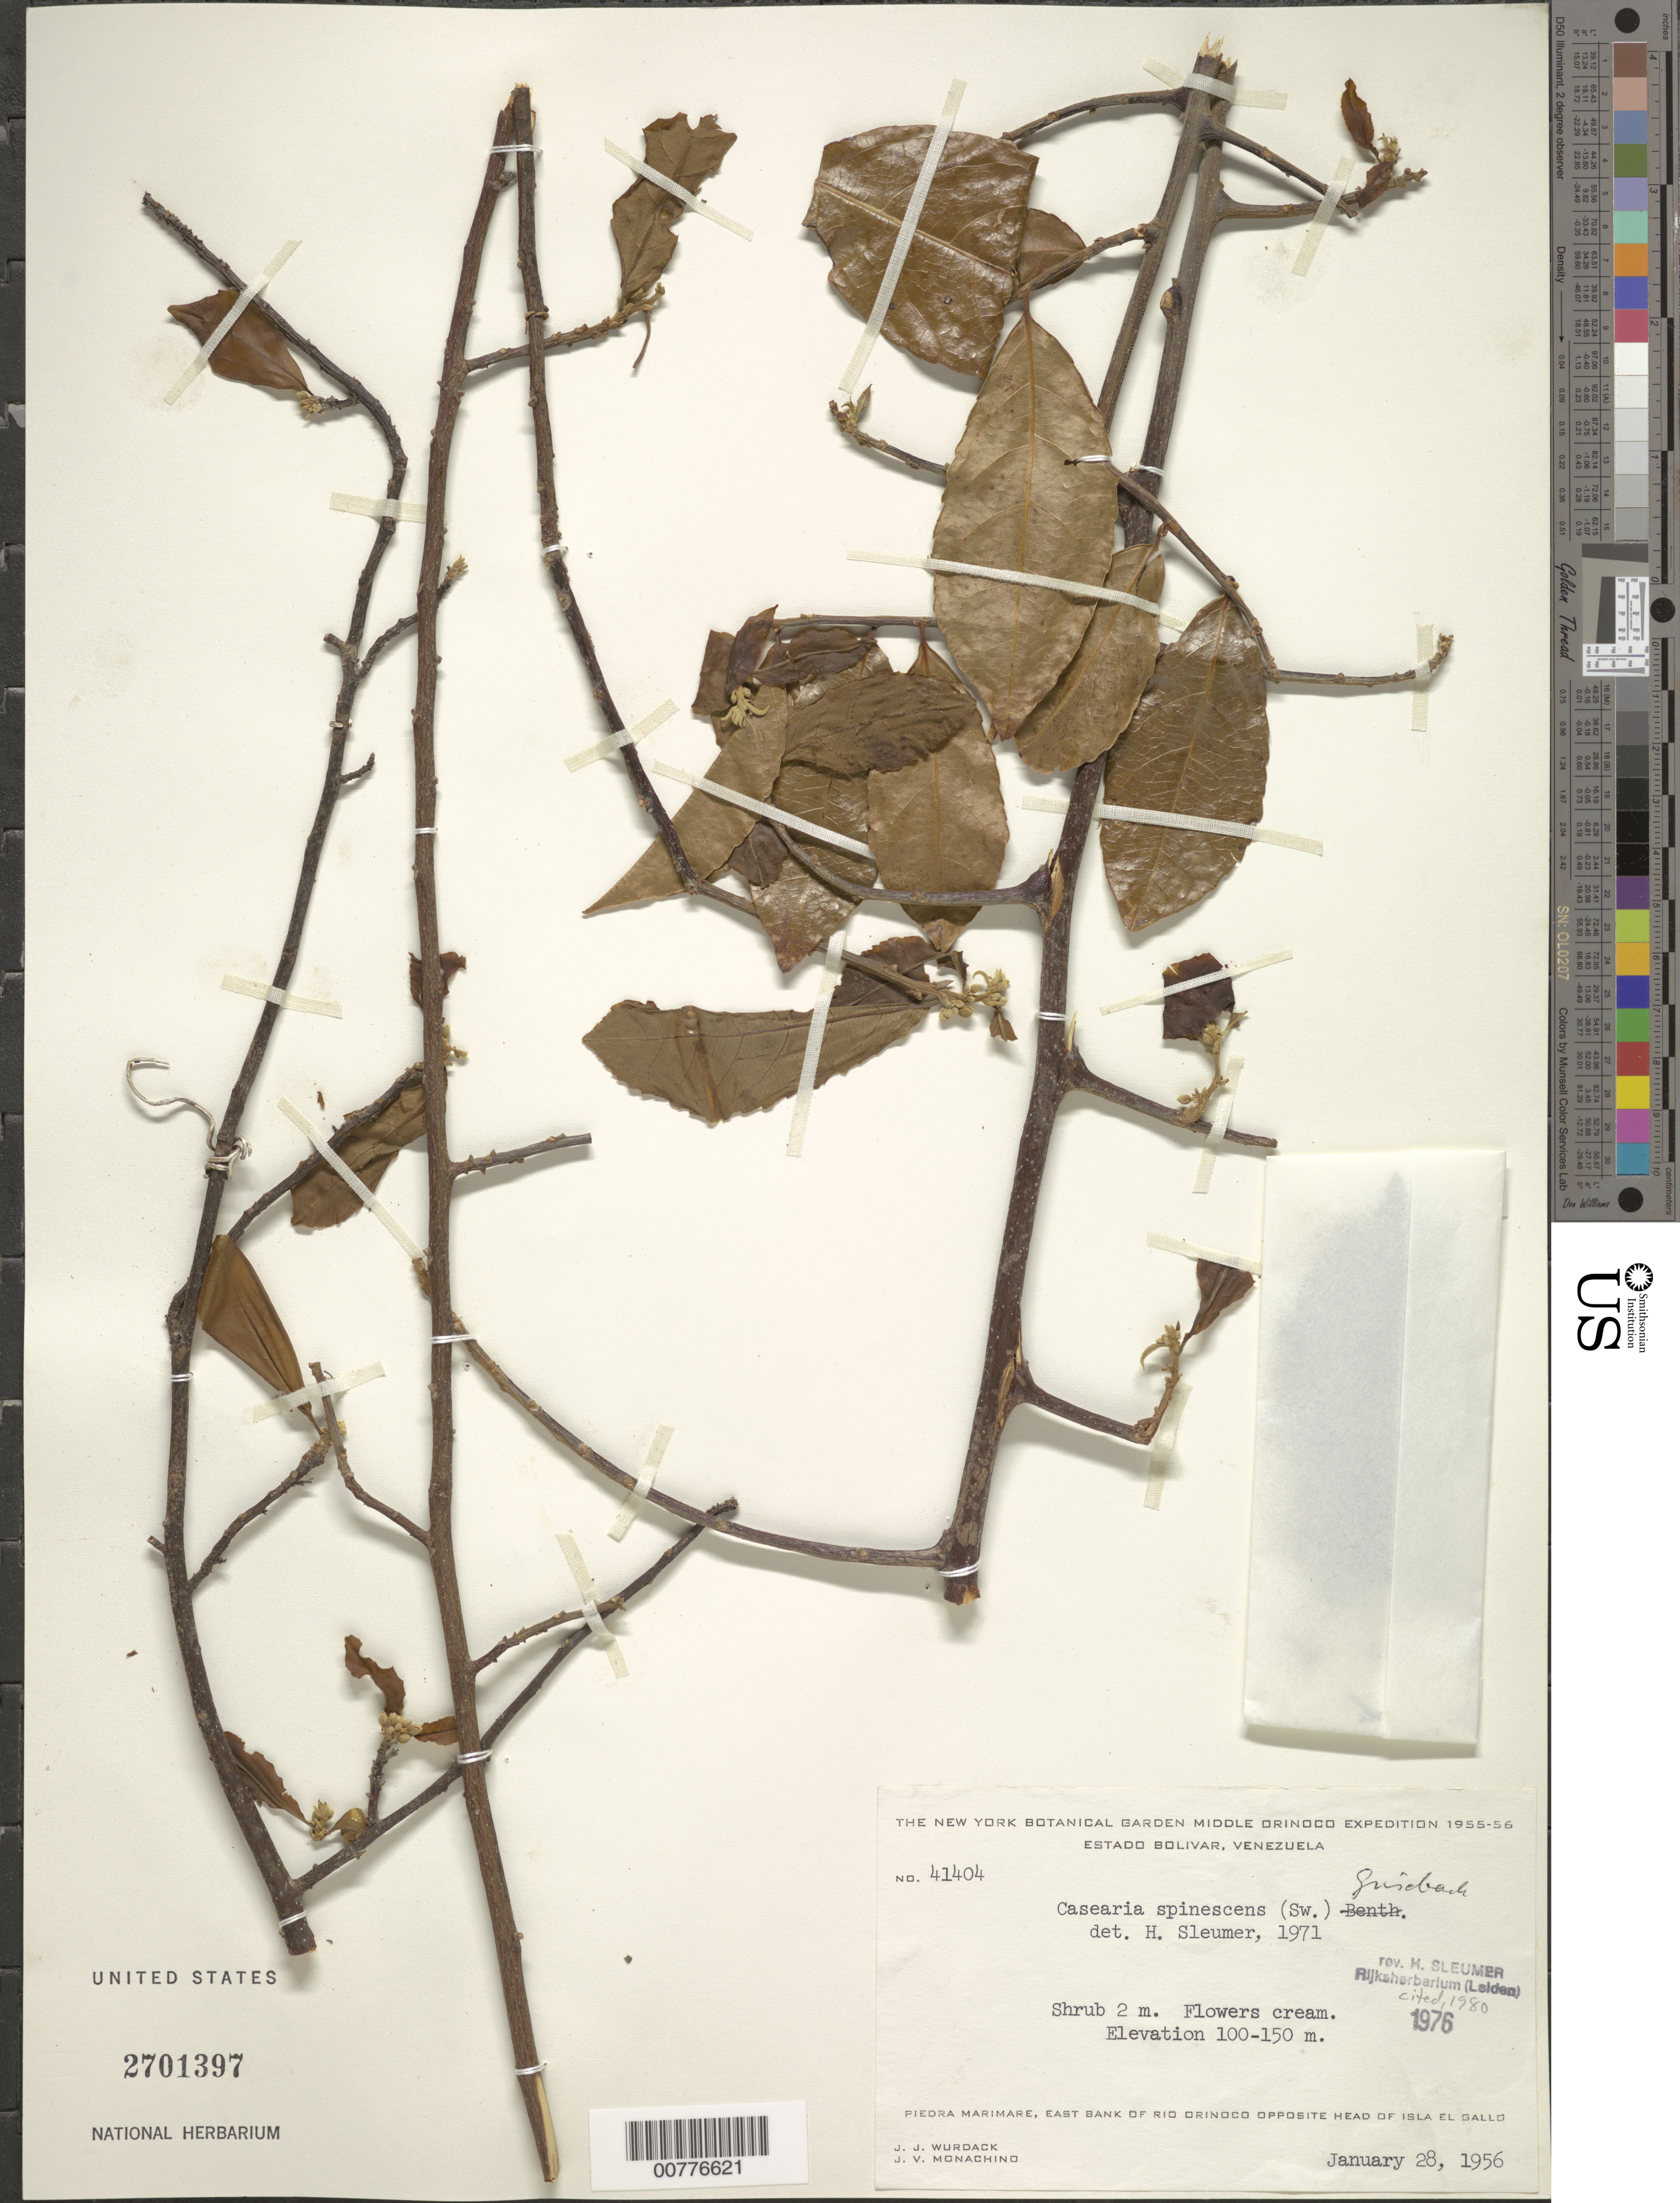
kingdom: Plantae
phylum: Tracheophyta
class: Magnoliopsida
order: Malpighiales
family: Salicaceae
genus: Casearia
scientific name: Casearia spinescens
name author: (Sw.) Griseb.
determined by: Sleumer, H. O.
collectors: J. J. Wurdack & J. V. Monachino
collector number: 41404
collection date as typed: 28-Jan-56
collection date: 1956-01-28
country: Venezuela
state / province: Bolívar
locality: Piedra Marimare, E bank of Río Orinoco, opposite head of Isla El Gallo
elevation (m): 100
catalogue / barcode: US 2701397